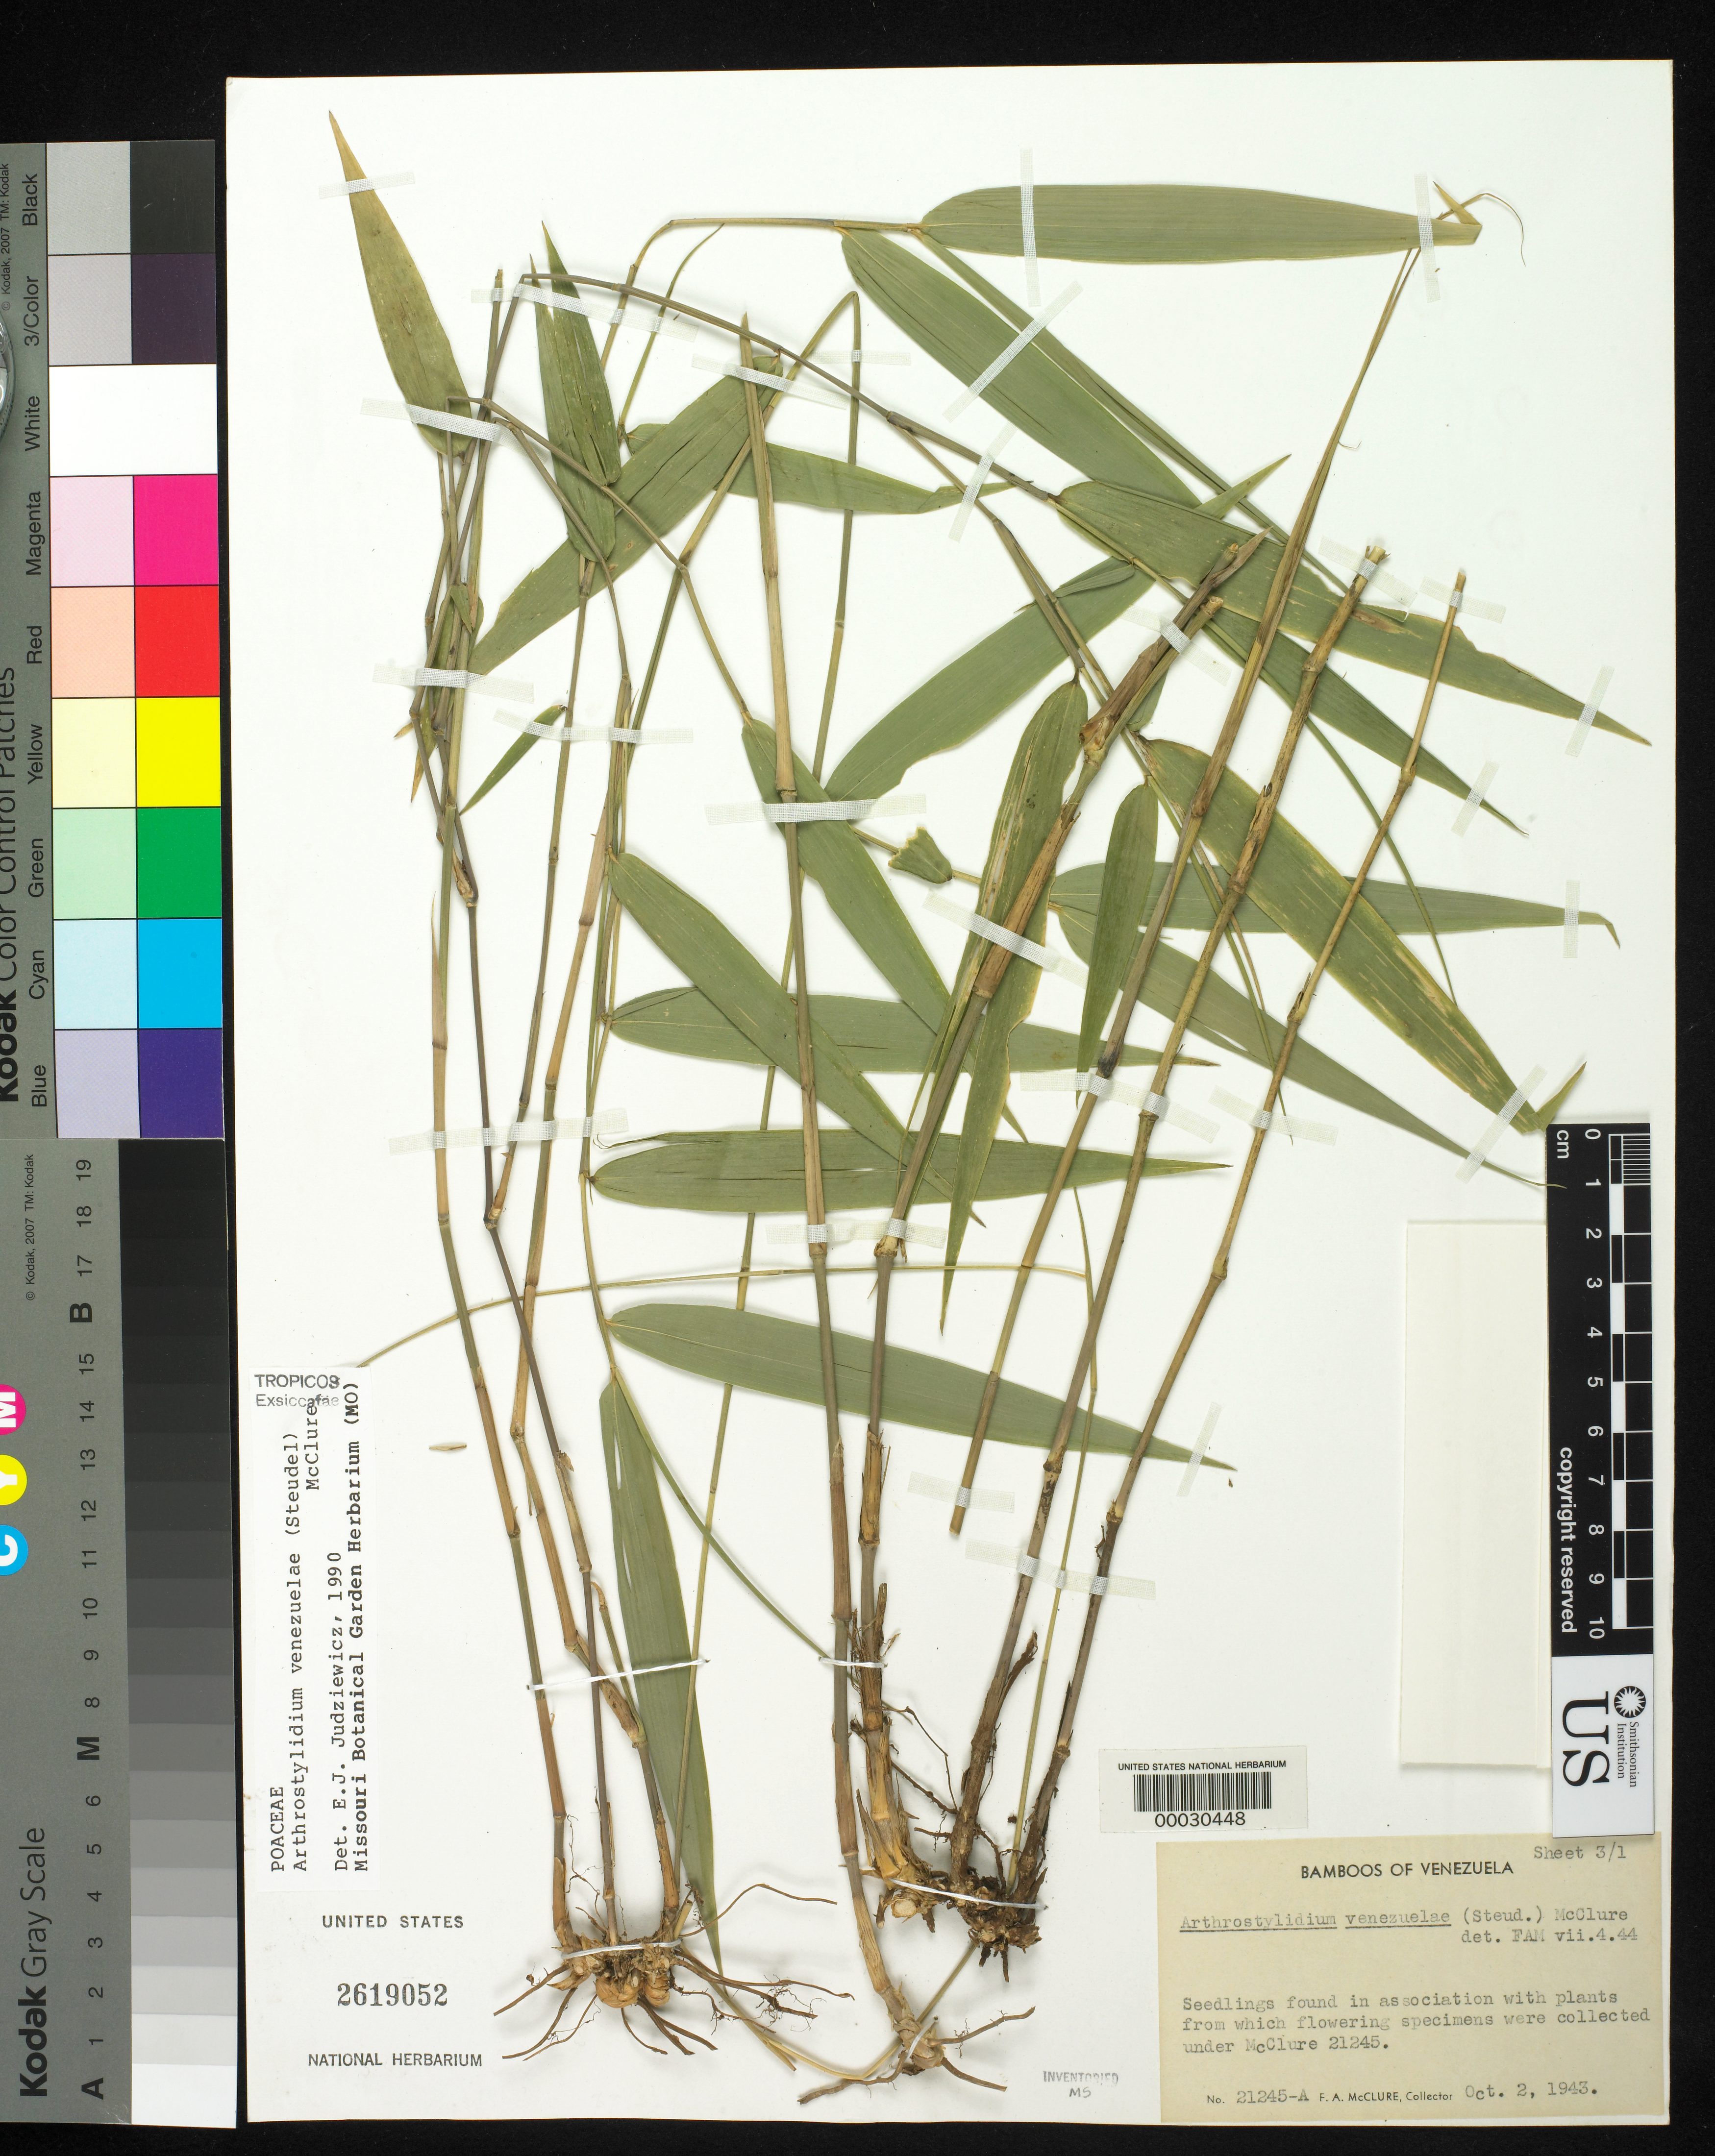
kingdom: Plantae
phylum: Tracheophyta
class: Liliopsida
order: Poales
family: Poaceae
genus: Arthrostylidium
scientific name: Arthrostylidium venezuelae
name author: (Steud.) McClure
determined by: Judziewicz, E. J.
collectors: F. A. McClure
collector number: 21245 A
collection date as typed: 02 Oct 1943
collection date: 1943-10-02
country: Venezuela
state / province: Miranda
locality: El avila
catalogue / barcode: US 2619052